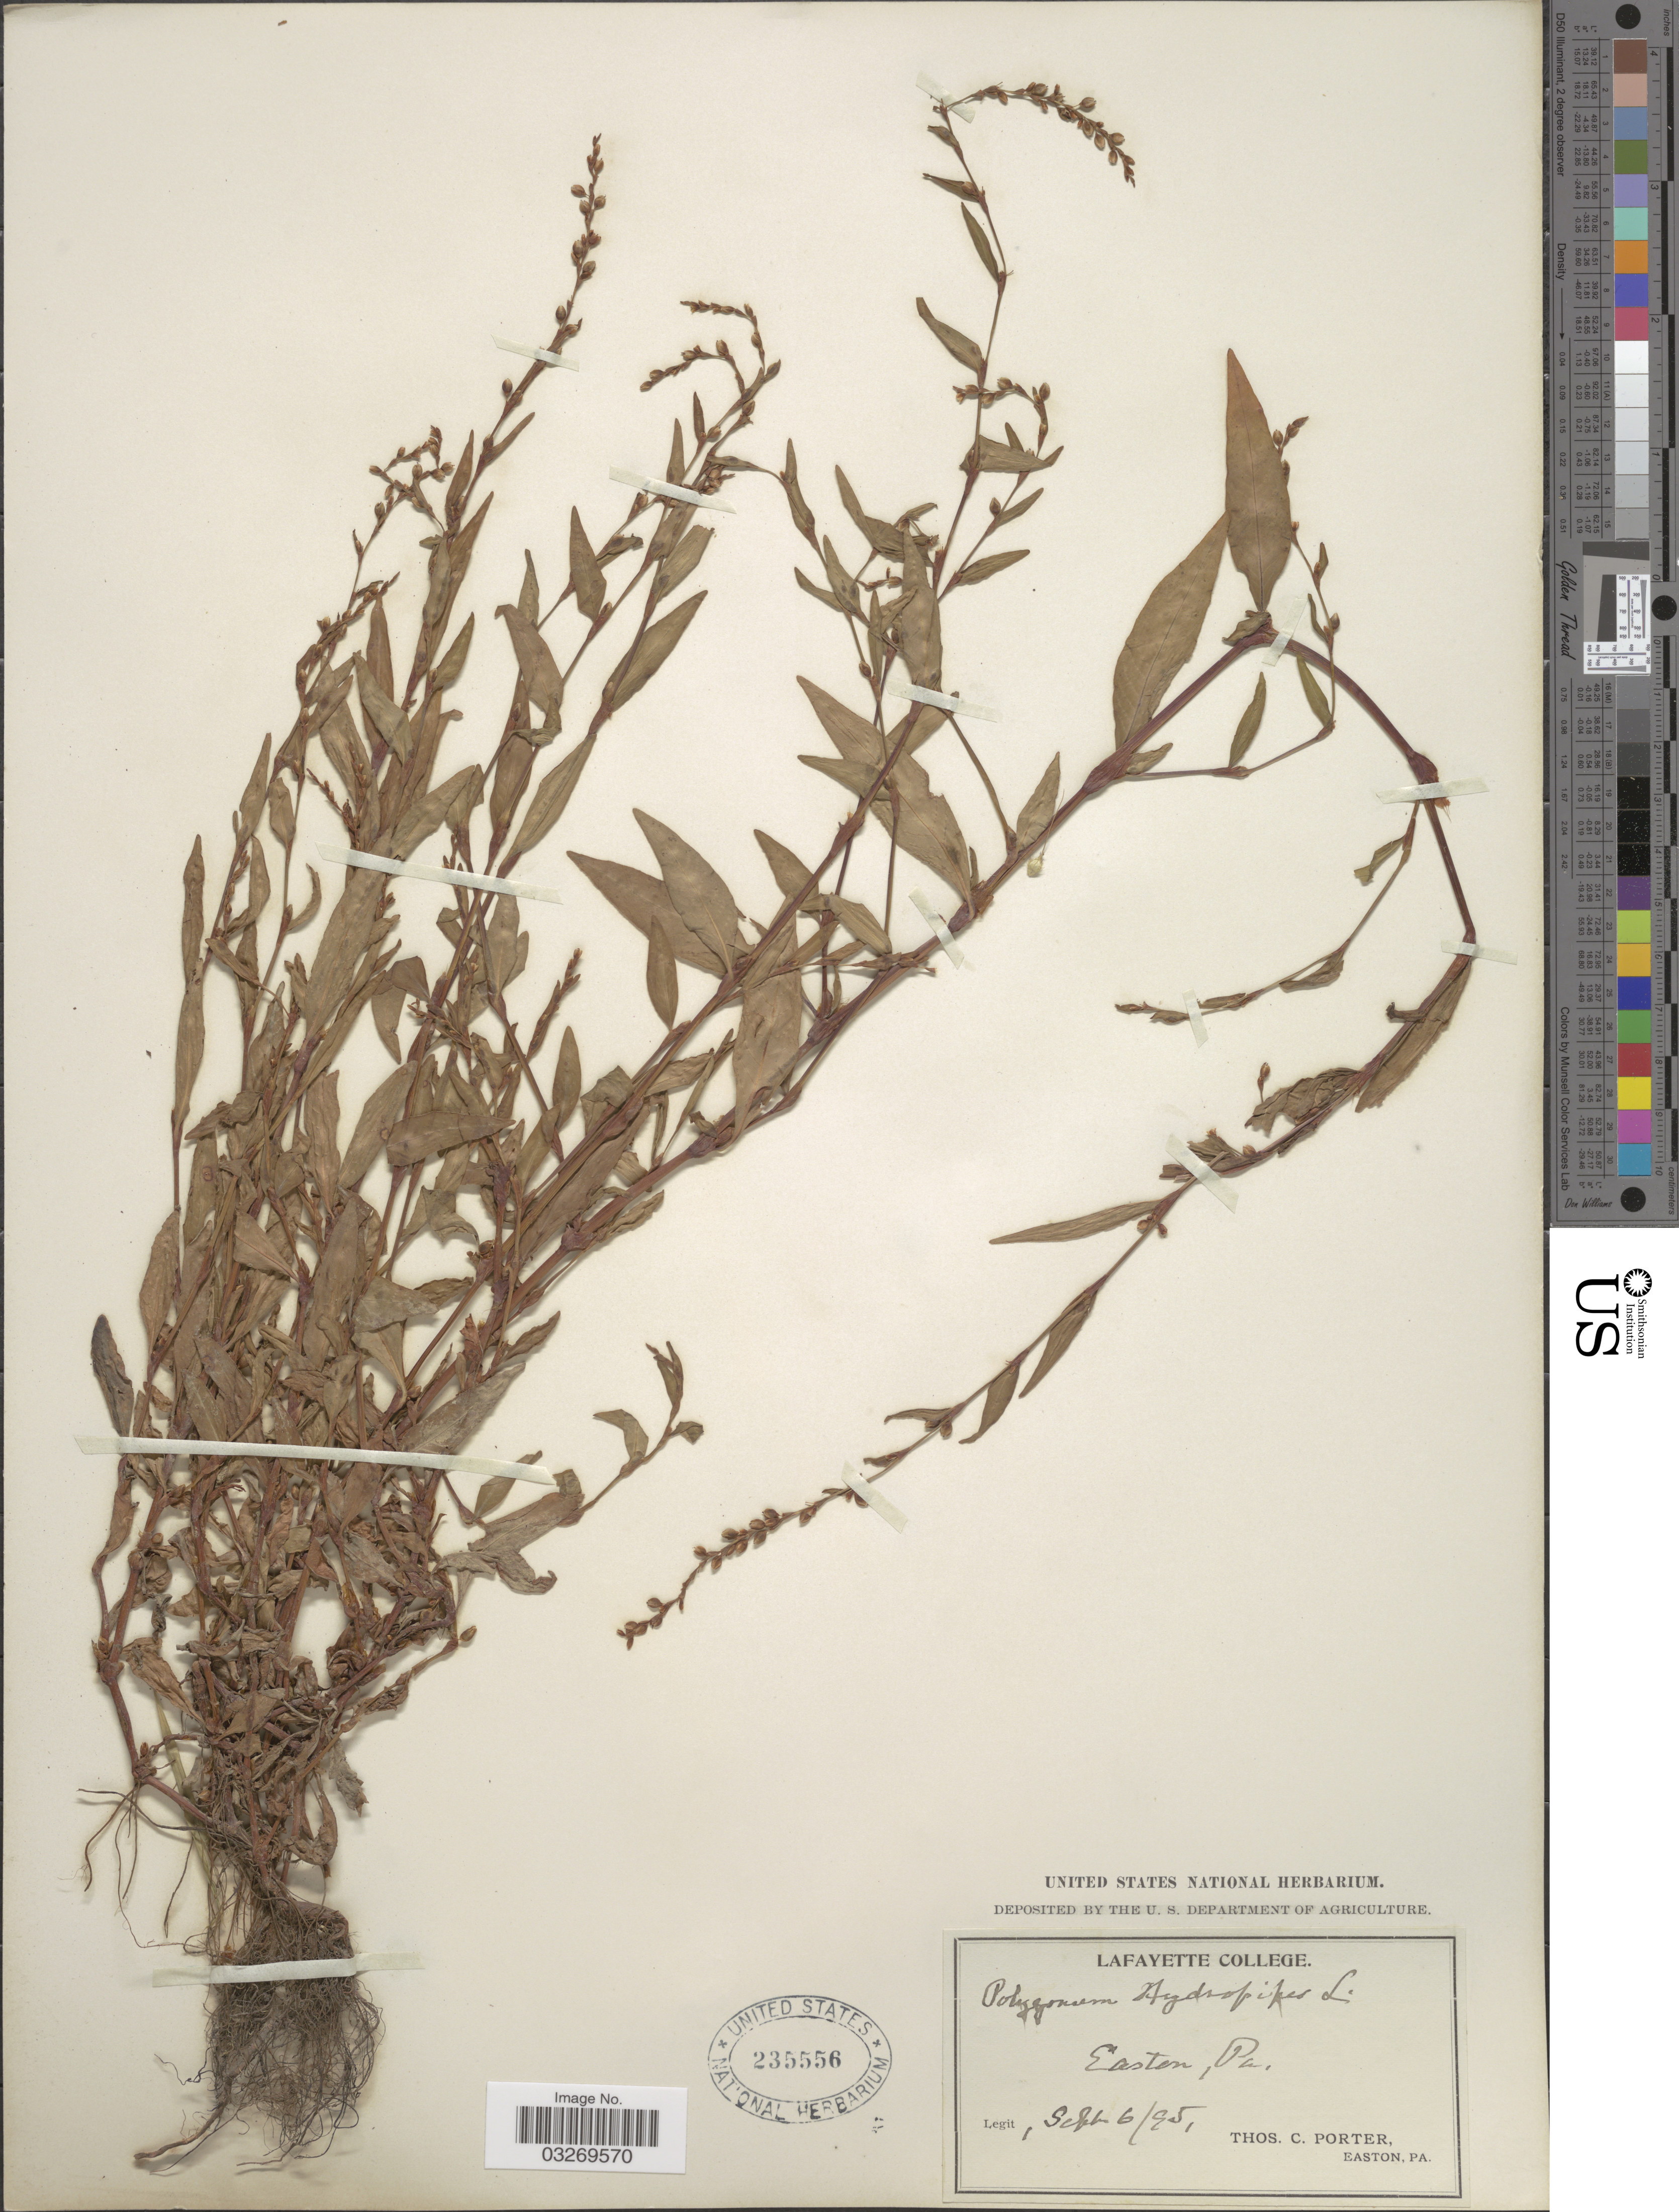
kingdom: Plantae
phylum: Tracheophyta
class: Magnoliopsida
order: Caryophyllales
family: Polygonaceae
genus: Persicaria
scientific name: Persicaria hydropiper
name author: (L.) Delarbre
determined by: Atha, D. E.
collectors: T. Porter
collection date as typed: Transcribed d/m/y: 6/9/95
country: United States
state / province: Pennsylvania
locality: Easton.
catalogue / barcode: US 235556